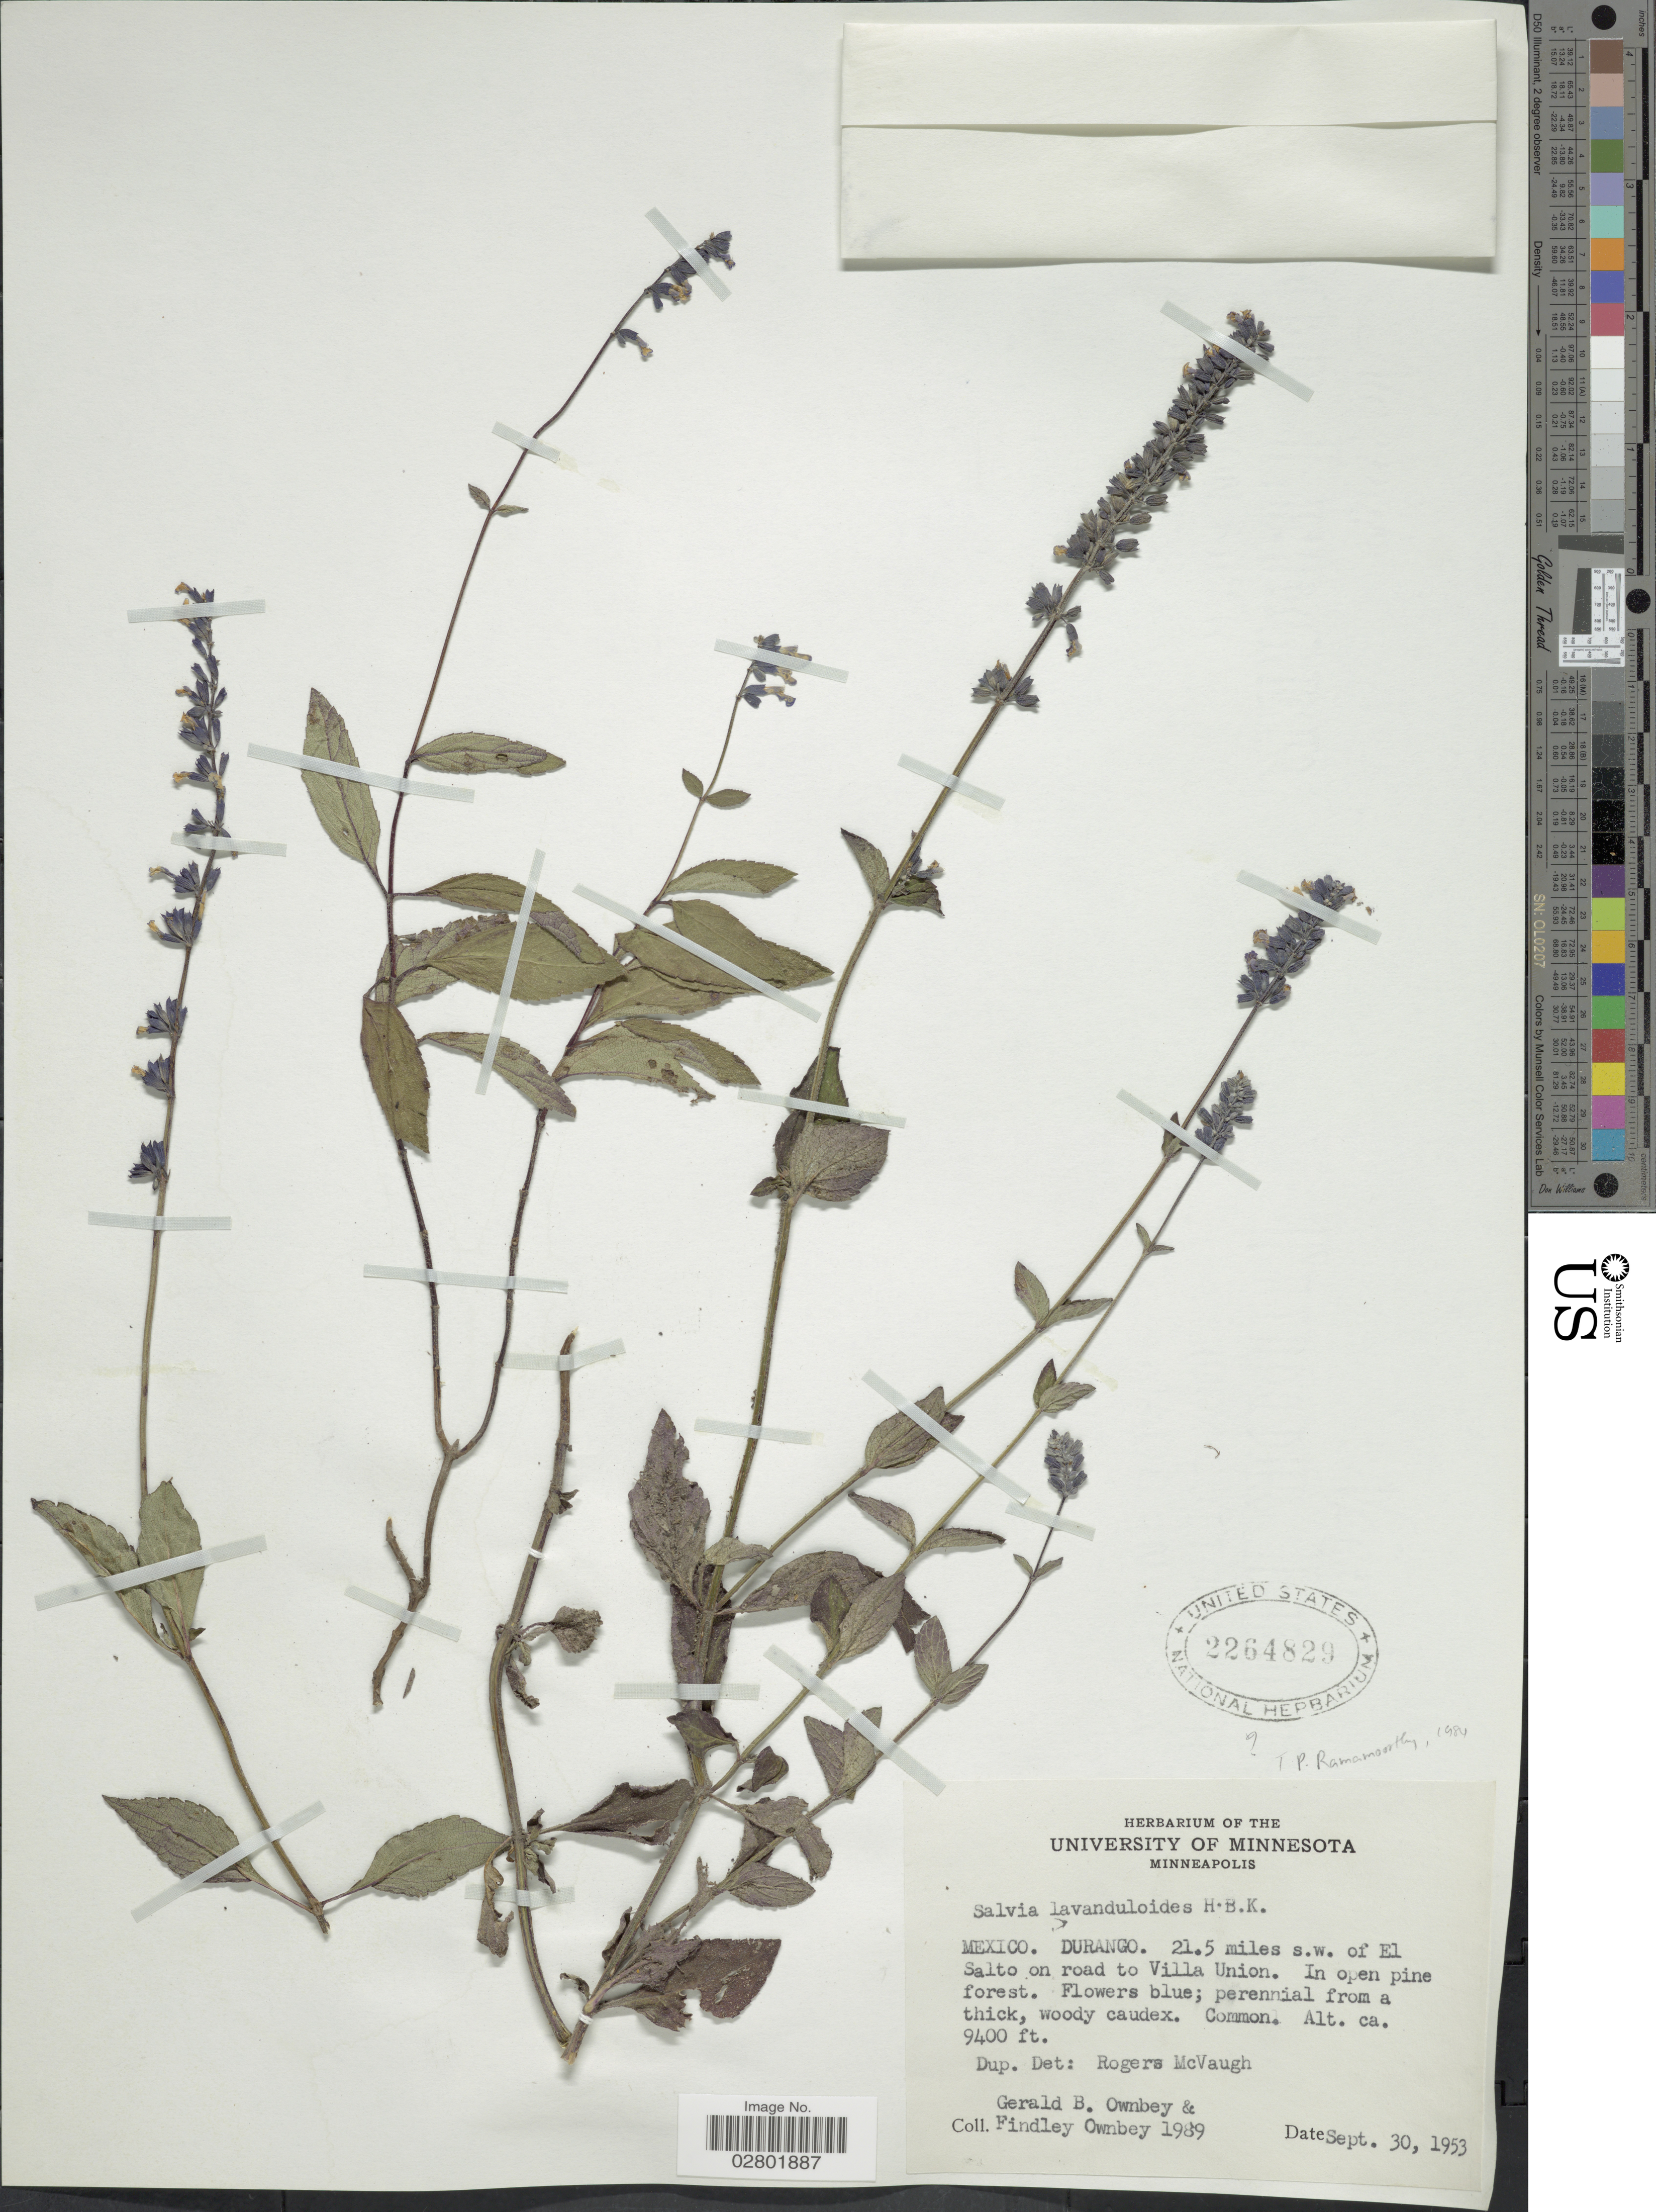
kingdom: Plantae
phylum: Tracheophyta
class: Magnoliopsida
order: Lamiales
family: Lamiaceae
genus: Salvia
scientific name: Salvia lavanduloides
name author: Kunth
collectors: G. B. Ownbey & F. Ownbey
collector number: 1989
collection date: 1953-09-30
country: Mexico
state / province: Durango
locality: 21.5 miles s.w. of El Salto on road to Villa Union.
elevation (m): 2865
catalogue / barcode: US 2264829